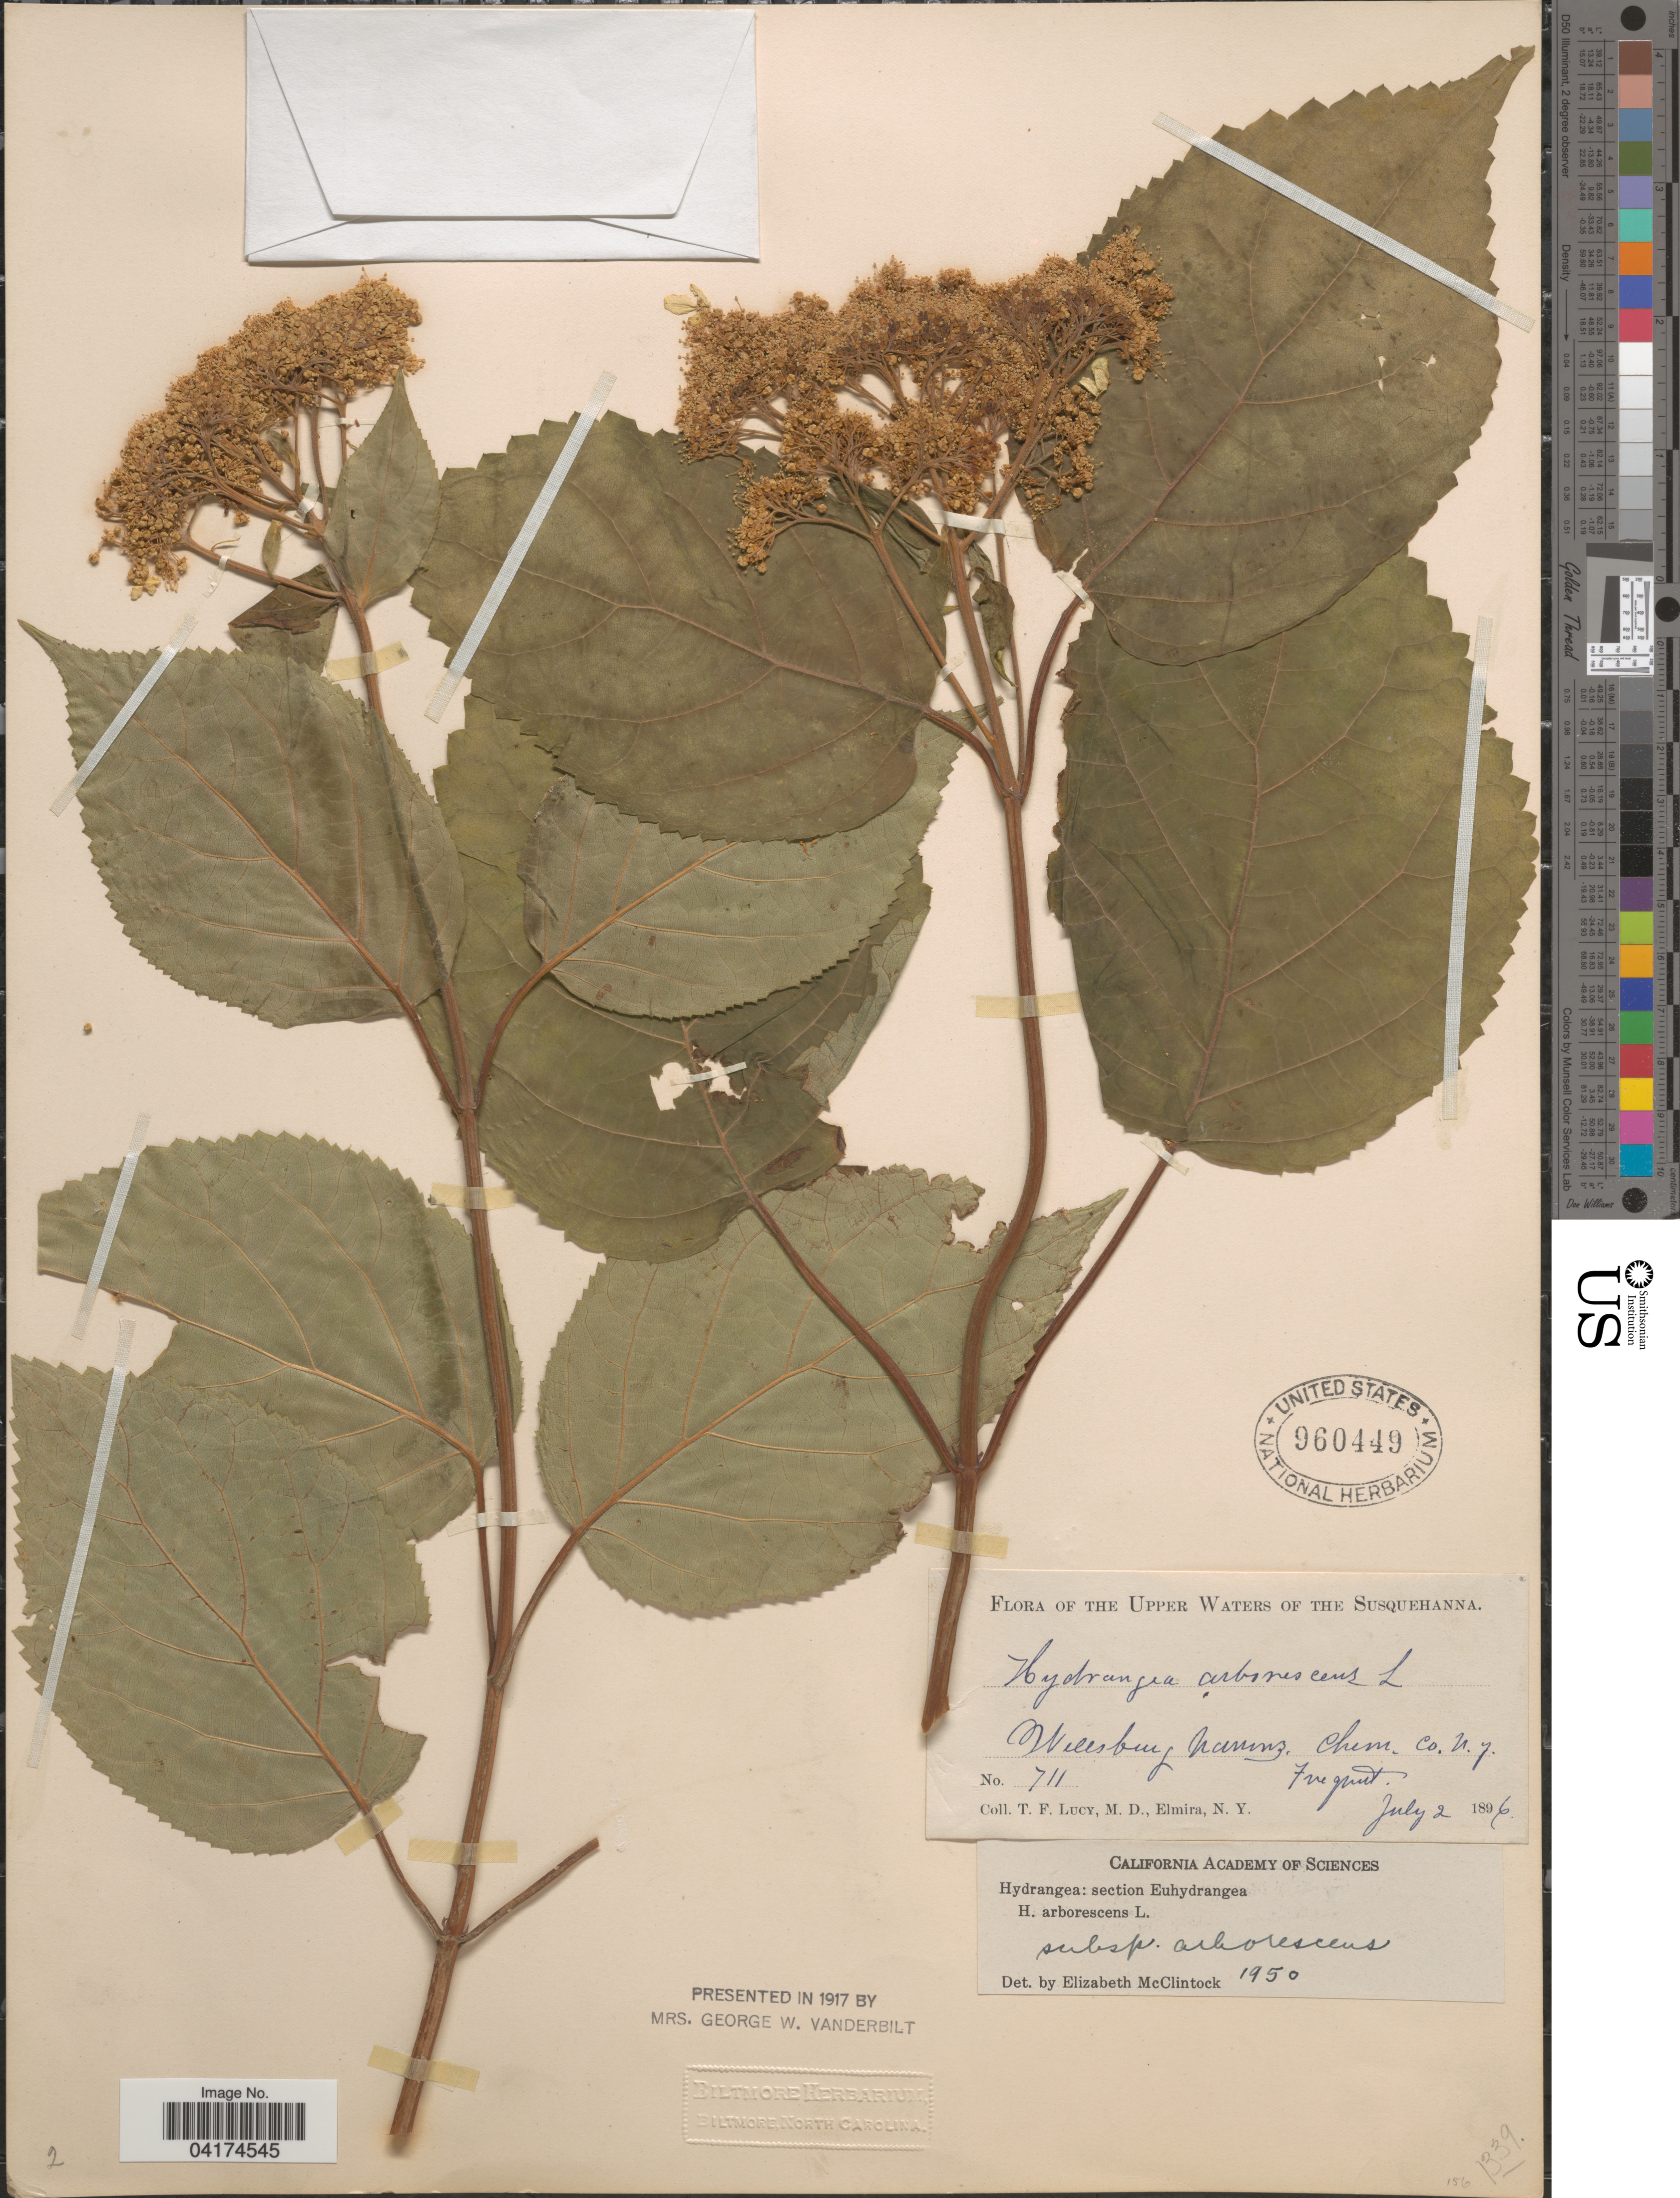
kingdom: Plantae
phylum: Tracheophyta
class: Magnoliopsida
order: Cornales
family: Hydrangeaceae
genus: Hydrangea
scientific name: Hydrangea arborescens subsp. arborescens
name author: L.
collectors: T. Lucy & M. Elmira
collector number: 711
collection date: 1896-07-02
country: United States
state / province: New York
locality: Upper Waters of the Susquehanna. Wellsburg Narrows, Chem. Co.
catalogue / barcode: US 960449